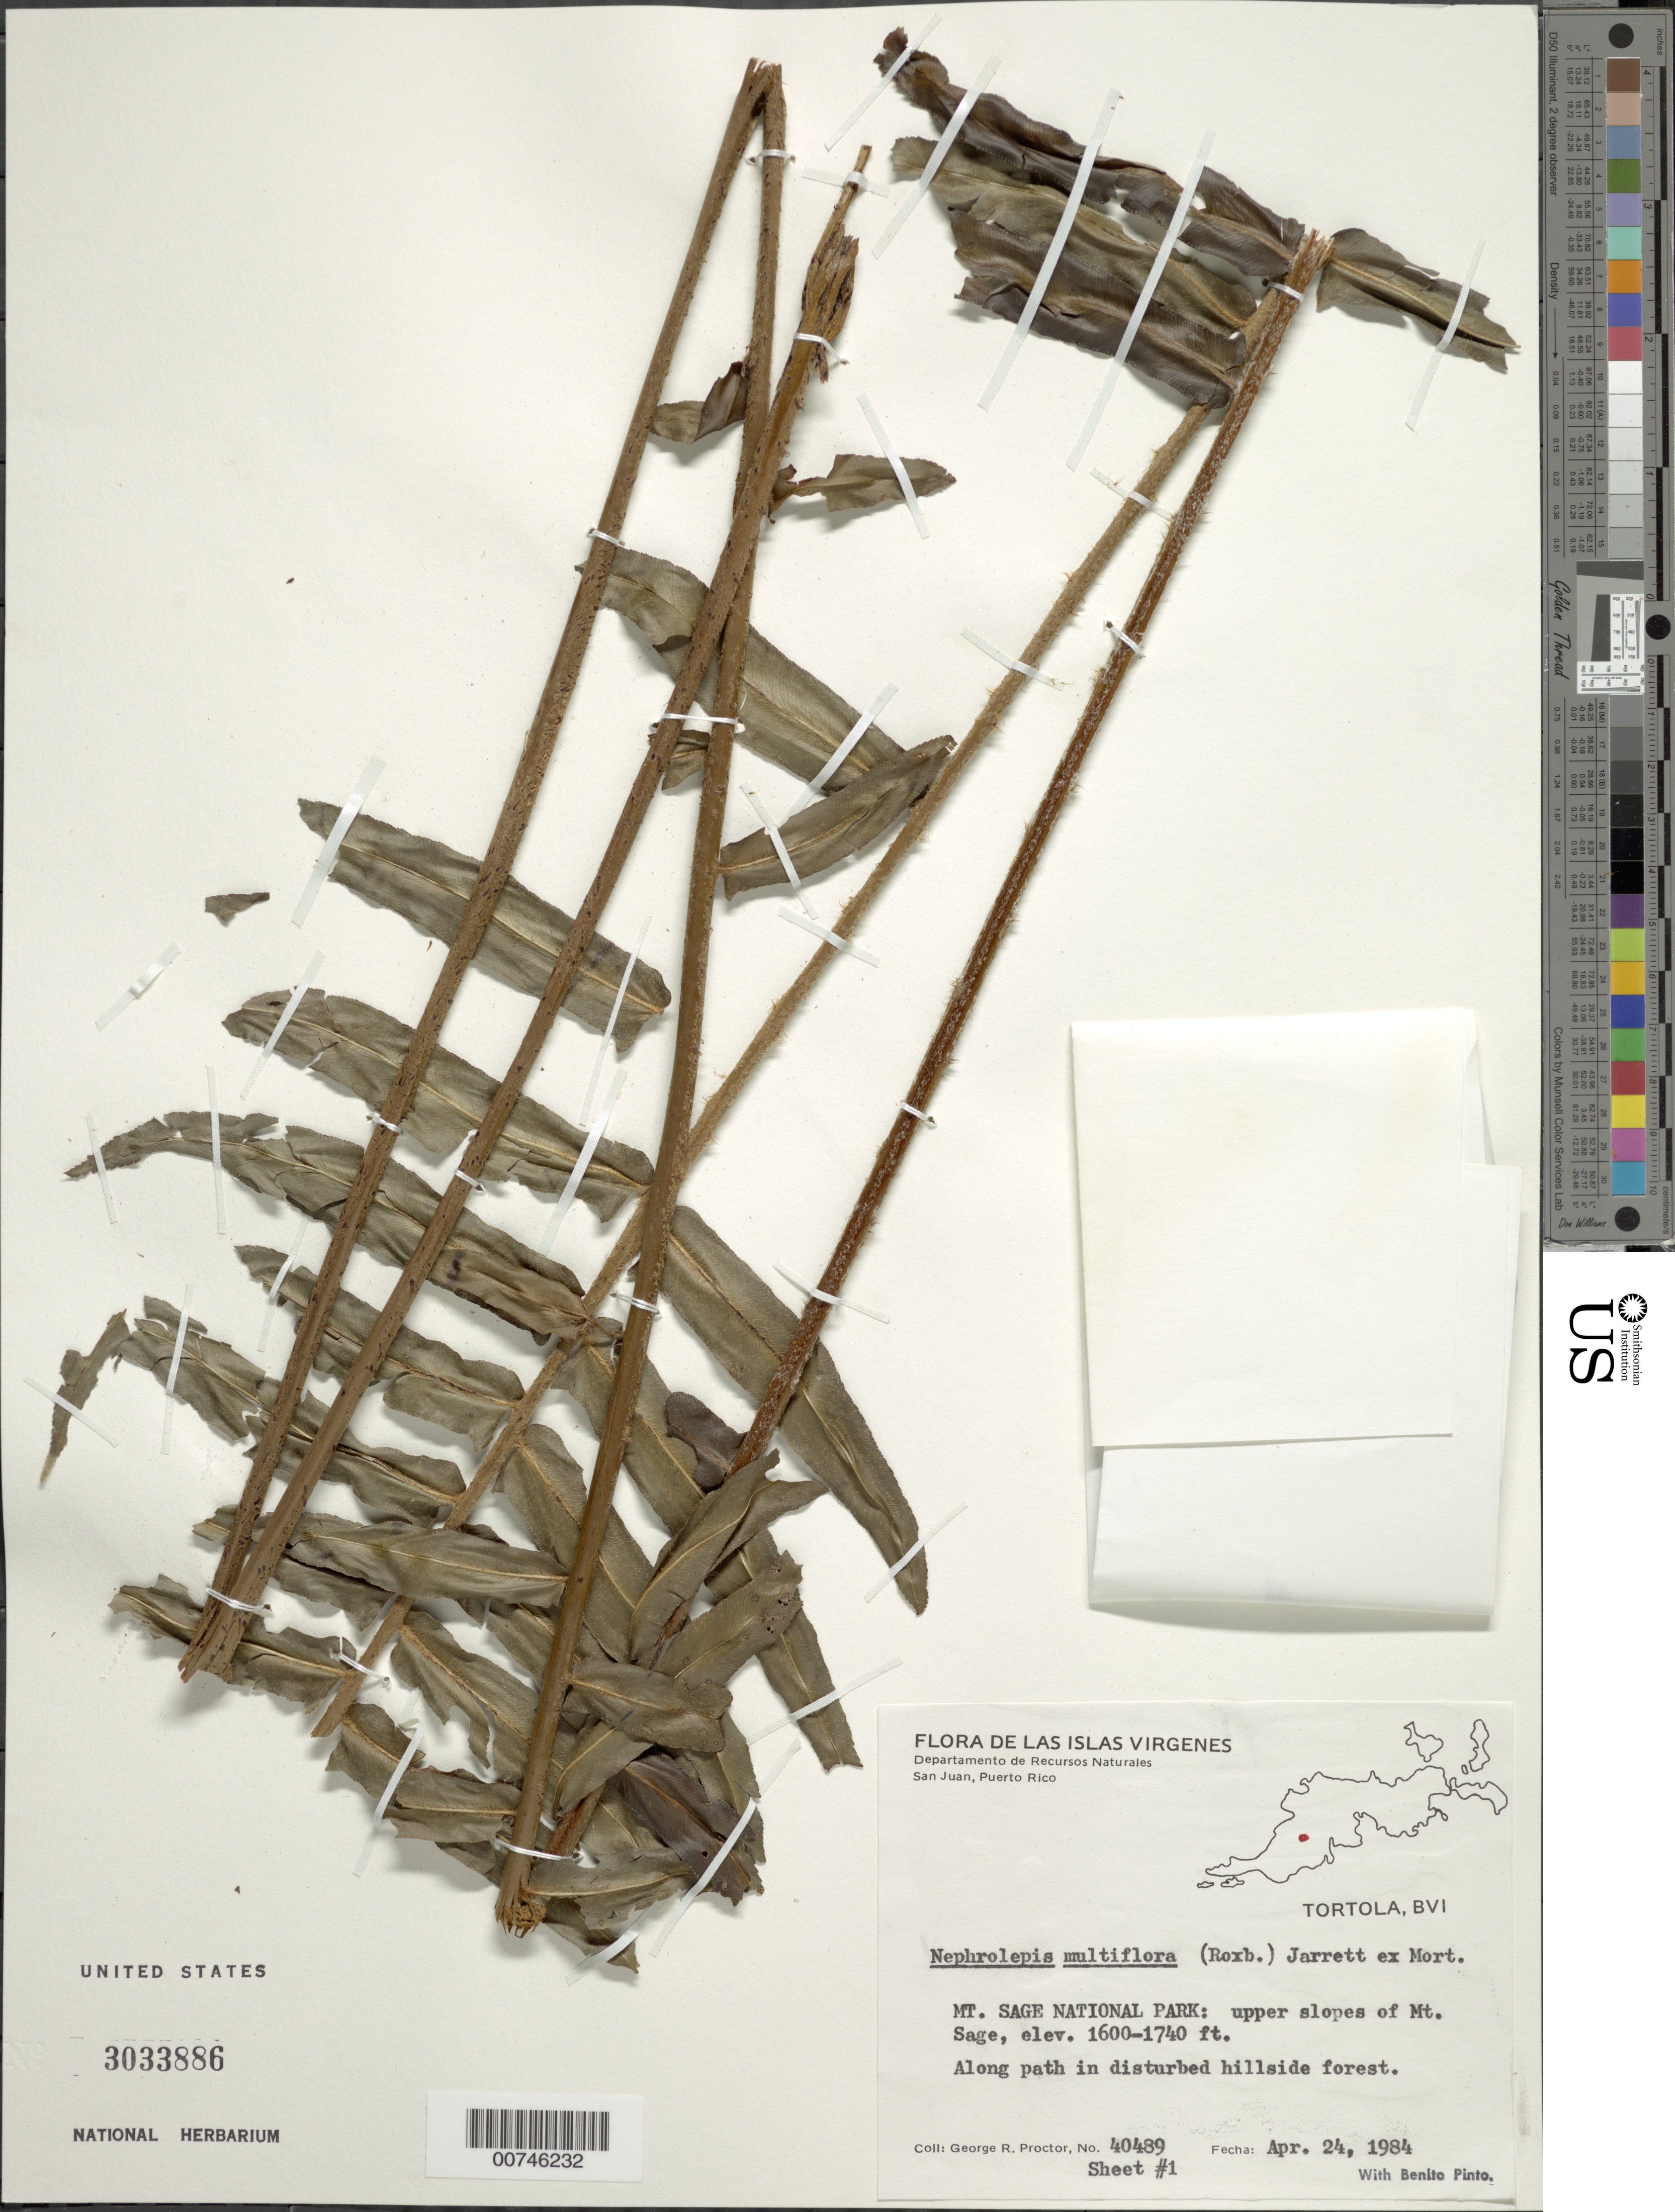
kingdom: Plantae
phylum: Tracheophyta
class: Polypodiopsida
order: Polypodiales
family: Nephrolepidaceae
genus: Nephrolepis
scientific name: Nephrolepis multiflora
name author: (Roxb.) F.M. Jarrett ex C.V. Morton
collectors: G. R. Proctor & B. Pinto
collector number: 40489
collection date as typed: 24 Apr 1984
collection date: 1984-04-24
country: British Virgin Islands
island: Tortola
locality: Mt. Sage National Park: upper slopes of Mt. Sage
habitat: Along path in disturbed hillside forest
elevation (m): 488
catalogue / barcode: US 3033886